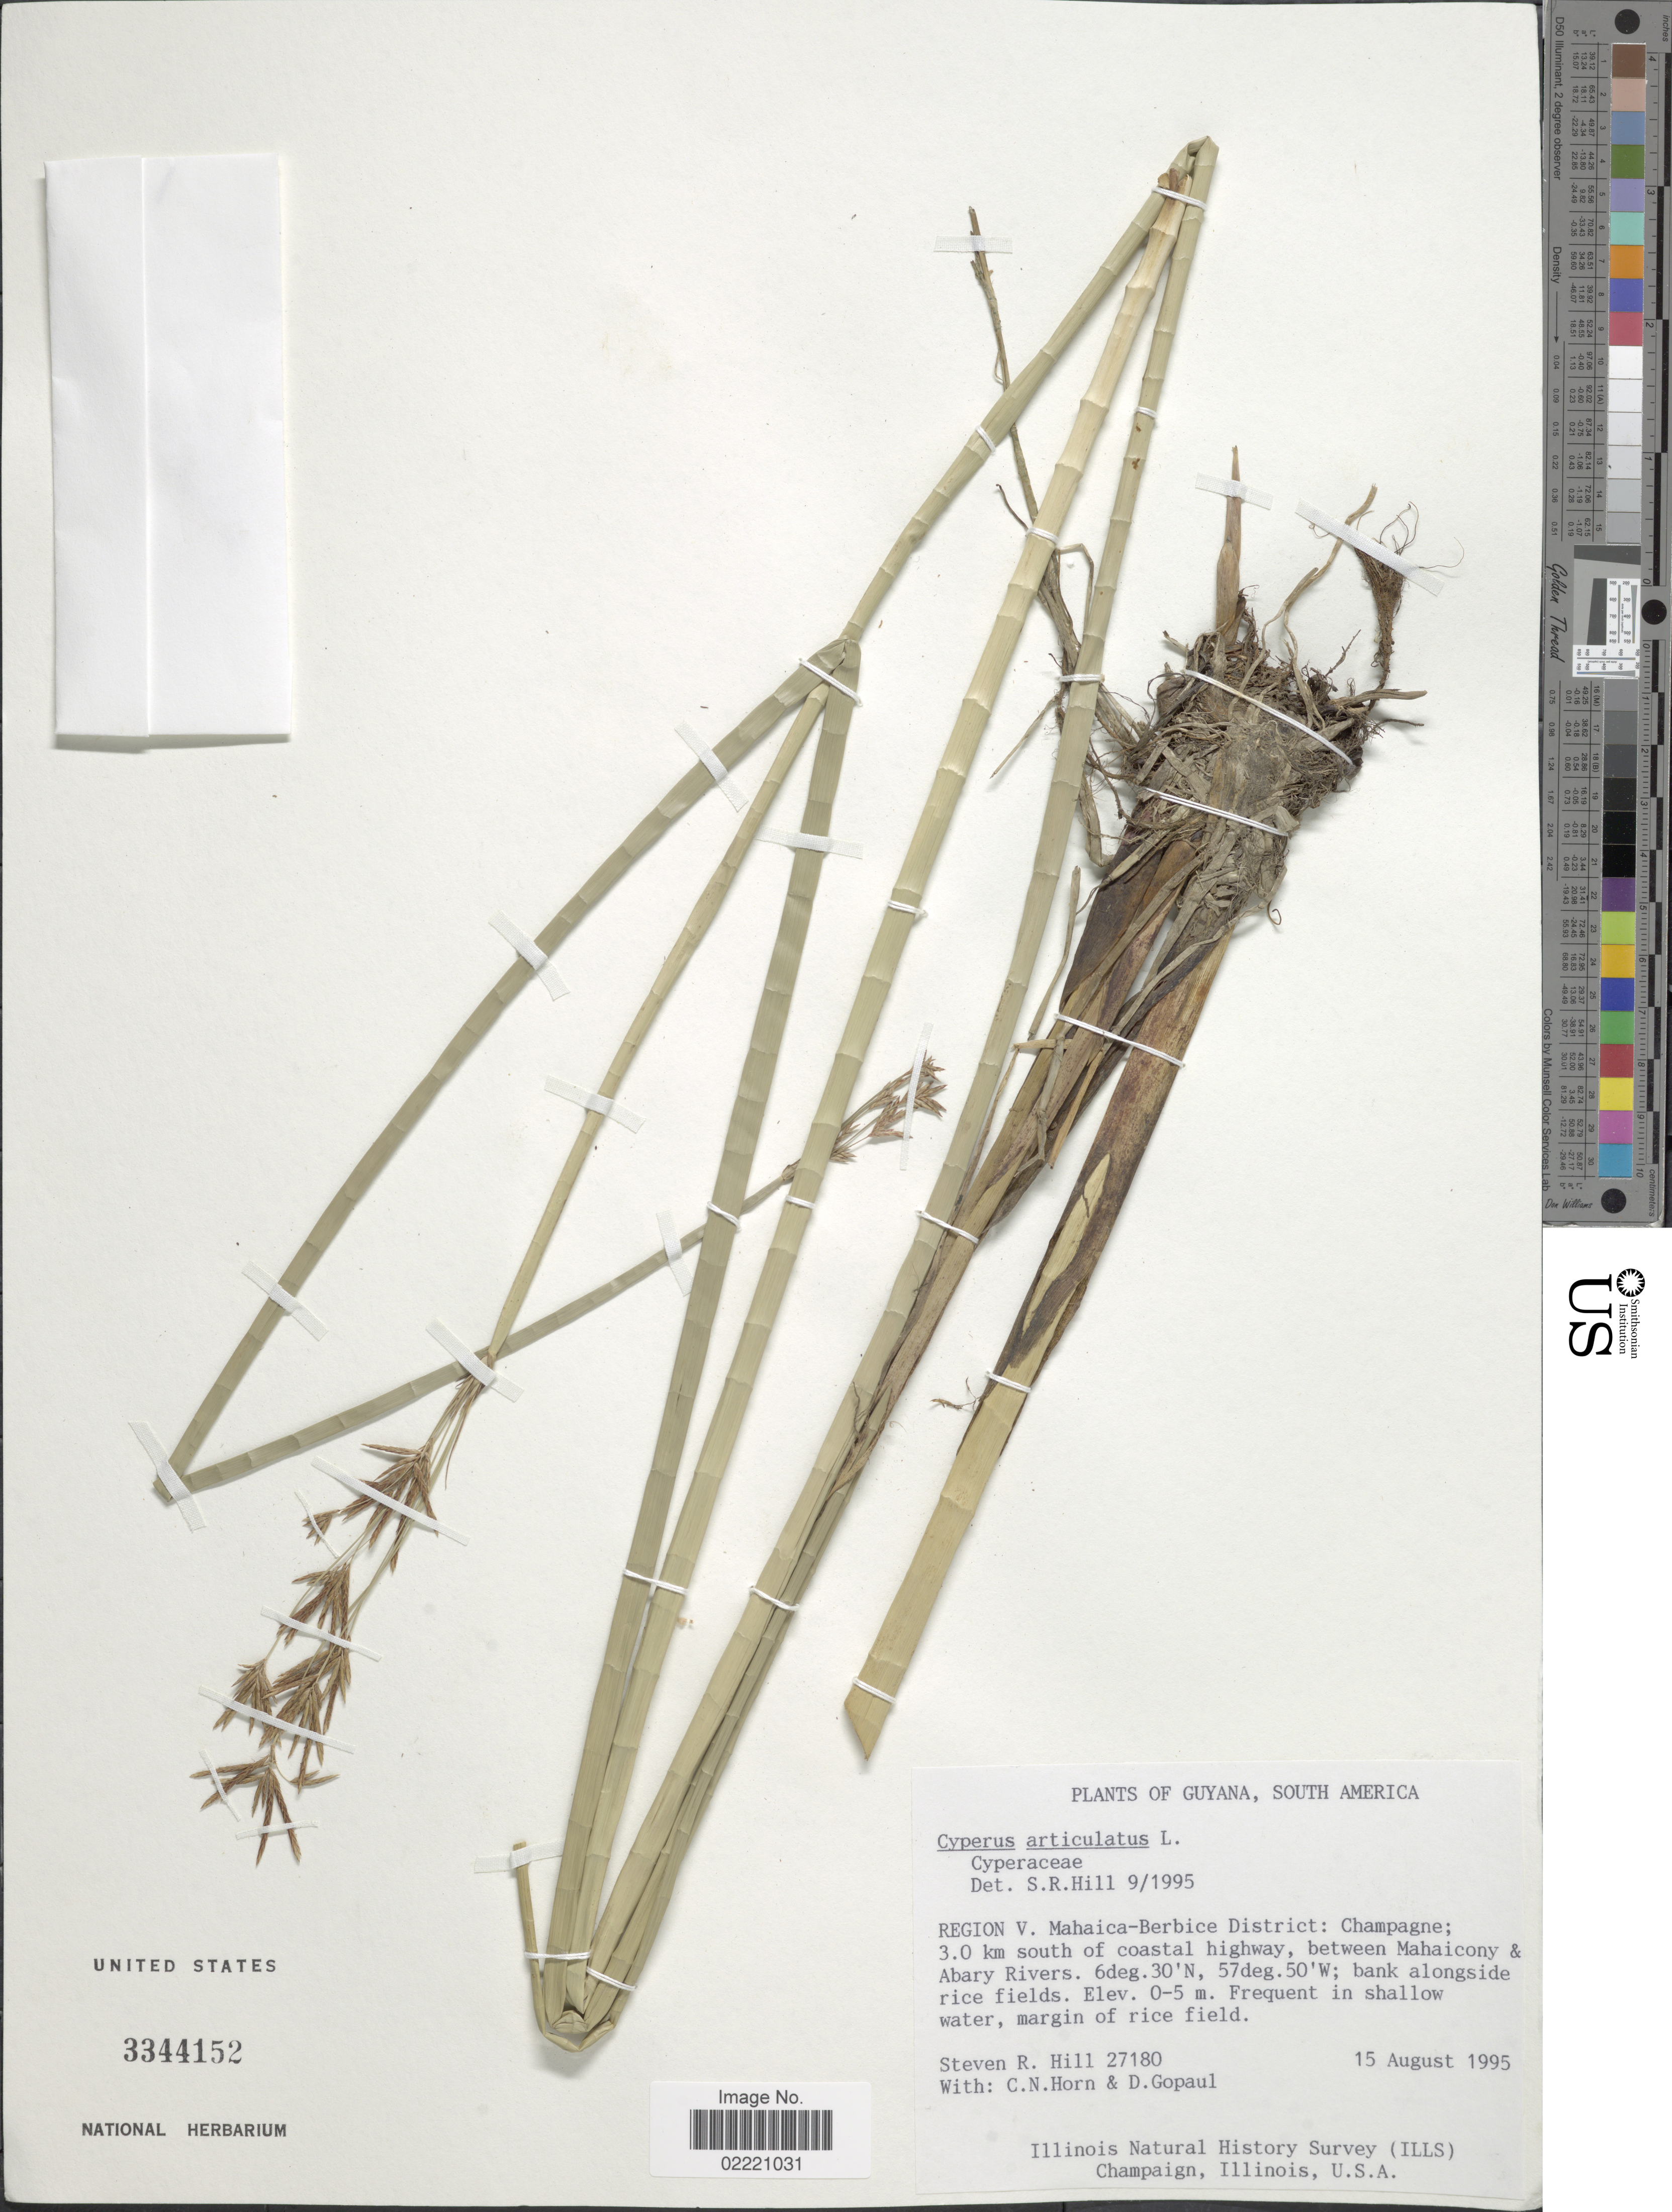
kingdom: Plantae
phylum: Tracheophyta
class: Liliopsida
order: Poales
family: Cyperaceae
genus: Cyperus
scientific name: Cyperus articulatus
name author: L.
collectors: S. Hill, C. N. Horn & D. Gopaul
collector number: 27180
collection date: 1995-08-15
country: Guyana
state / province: Mahaica-Berbice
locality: Region V. Mahaica-Berbice District: Champagne; 3.0 km south of coastal highway, between Mahaicony & Abary Rivers, bank alongside rice fields.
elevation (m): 0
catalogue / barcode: US 3344152